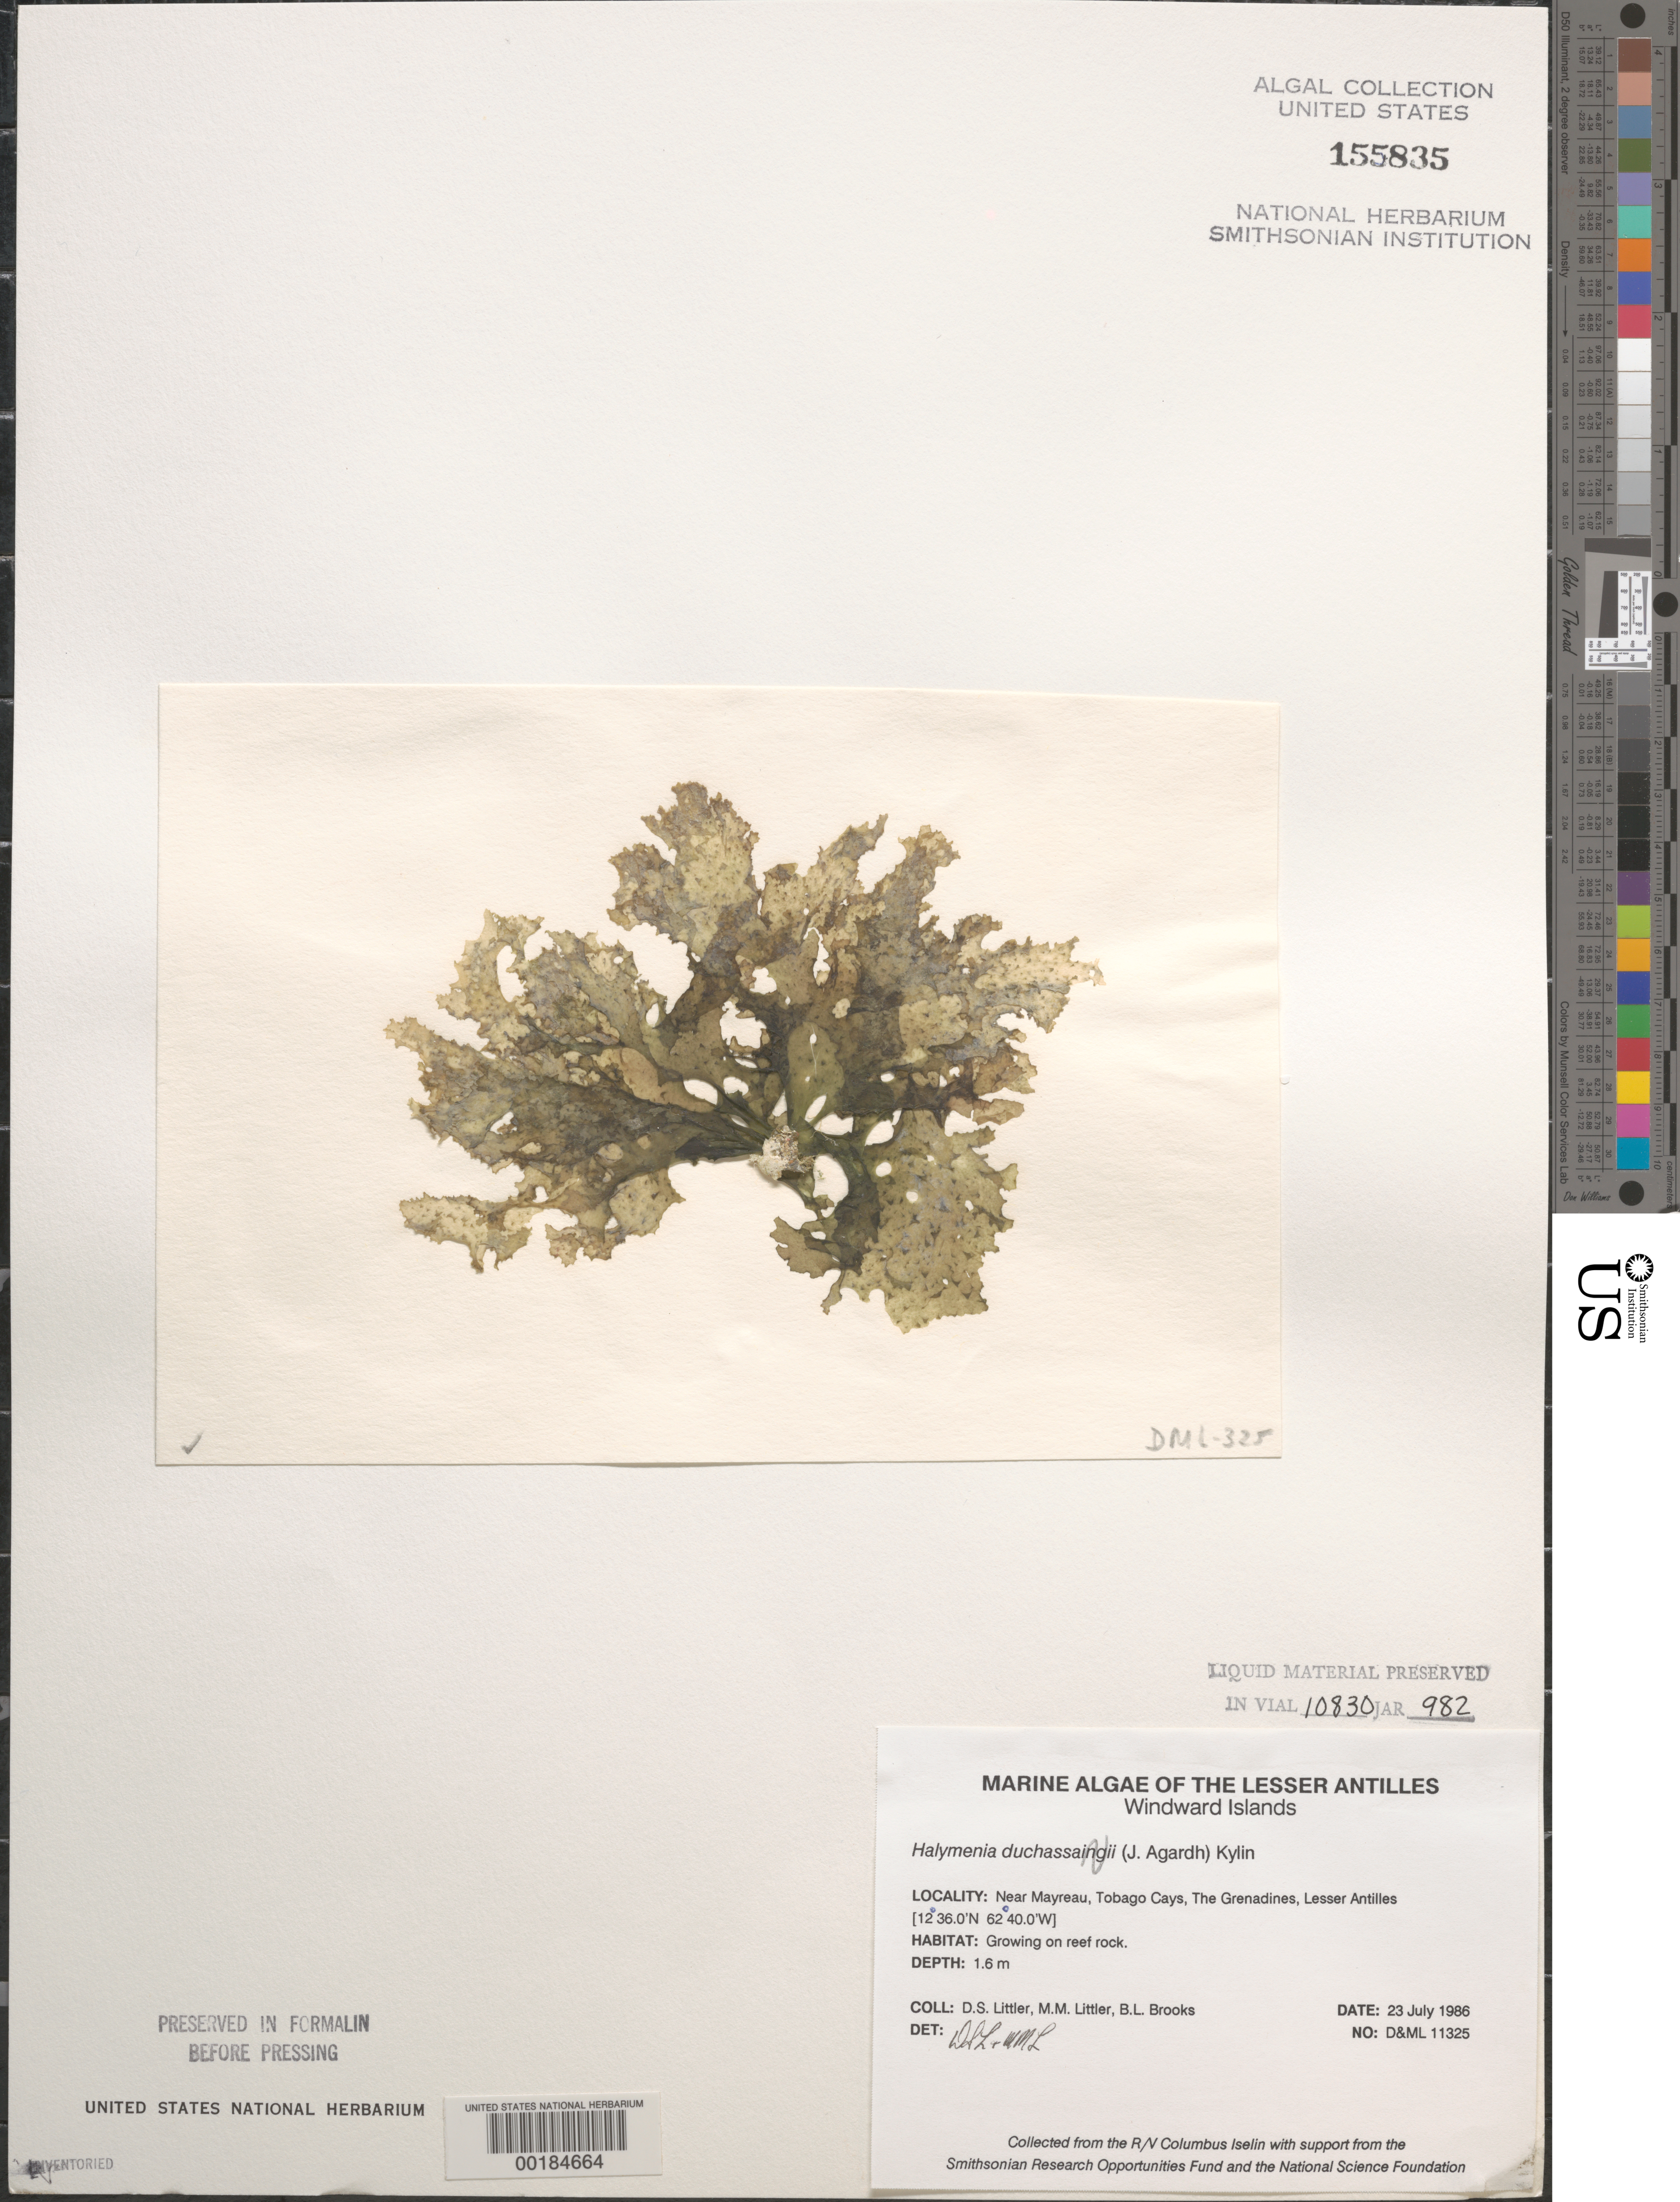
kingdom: Plantae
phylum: Rhodophyta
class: Florideophyceae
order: Halymeniales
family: Halymeniaceae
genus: Halymenia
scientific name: Halymenia duchassaignii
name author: (J. Agardh) Kylin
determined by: Littler, D. S.; Littler, M. M.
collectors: D. S. Littler, M. M. Littler & B. Brooks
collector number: D&ML 11325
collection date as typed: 23 Jul 1986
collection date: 1986-07-23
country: St. Vincent - Grenadines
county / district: Grenadines Parish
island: Mayreau [Mayereau]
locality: Near Mayreau (Mayereau)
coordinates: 12 36' 00" N, 62 40' 00" W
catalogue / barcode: US 155835